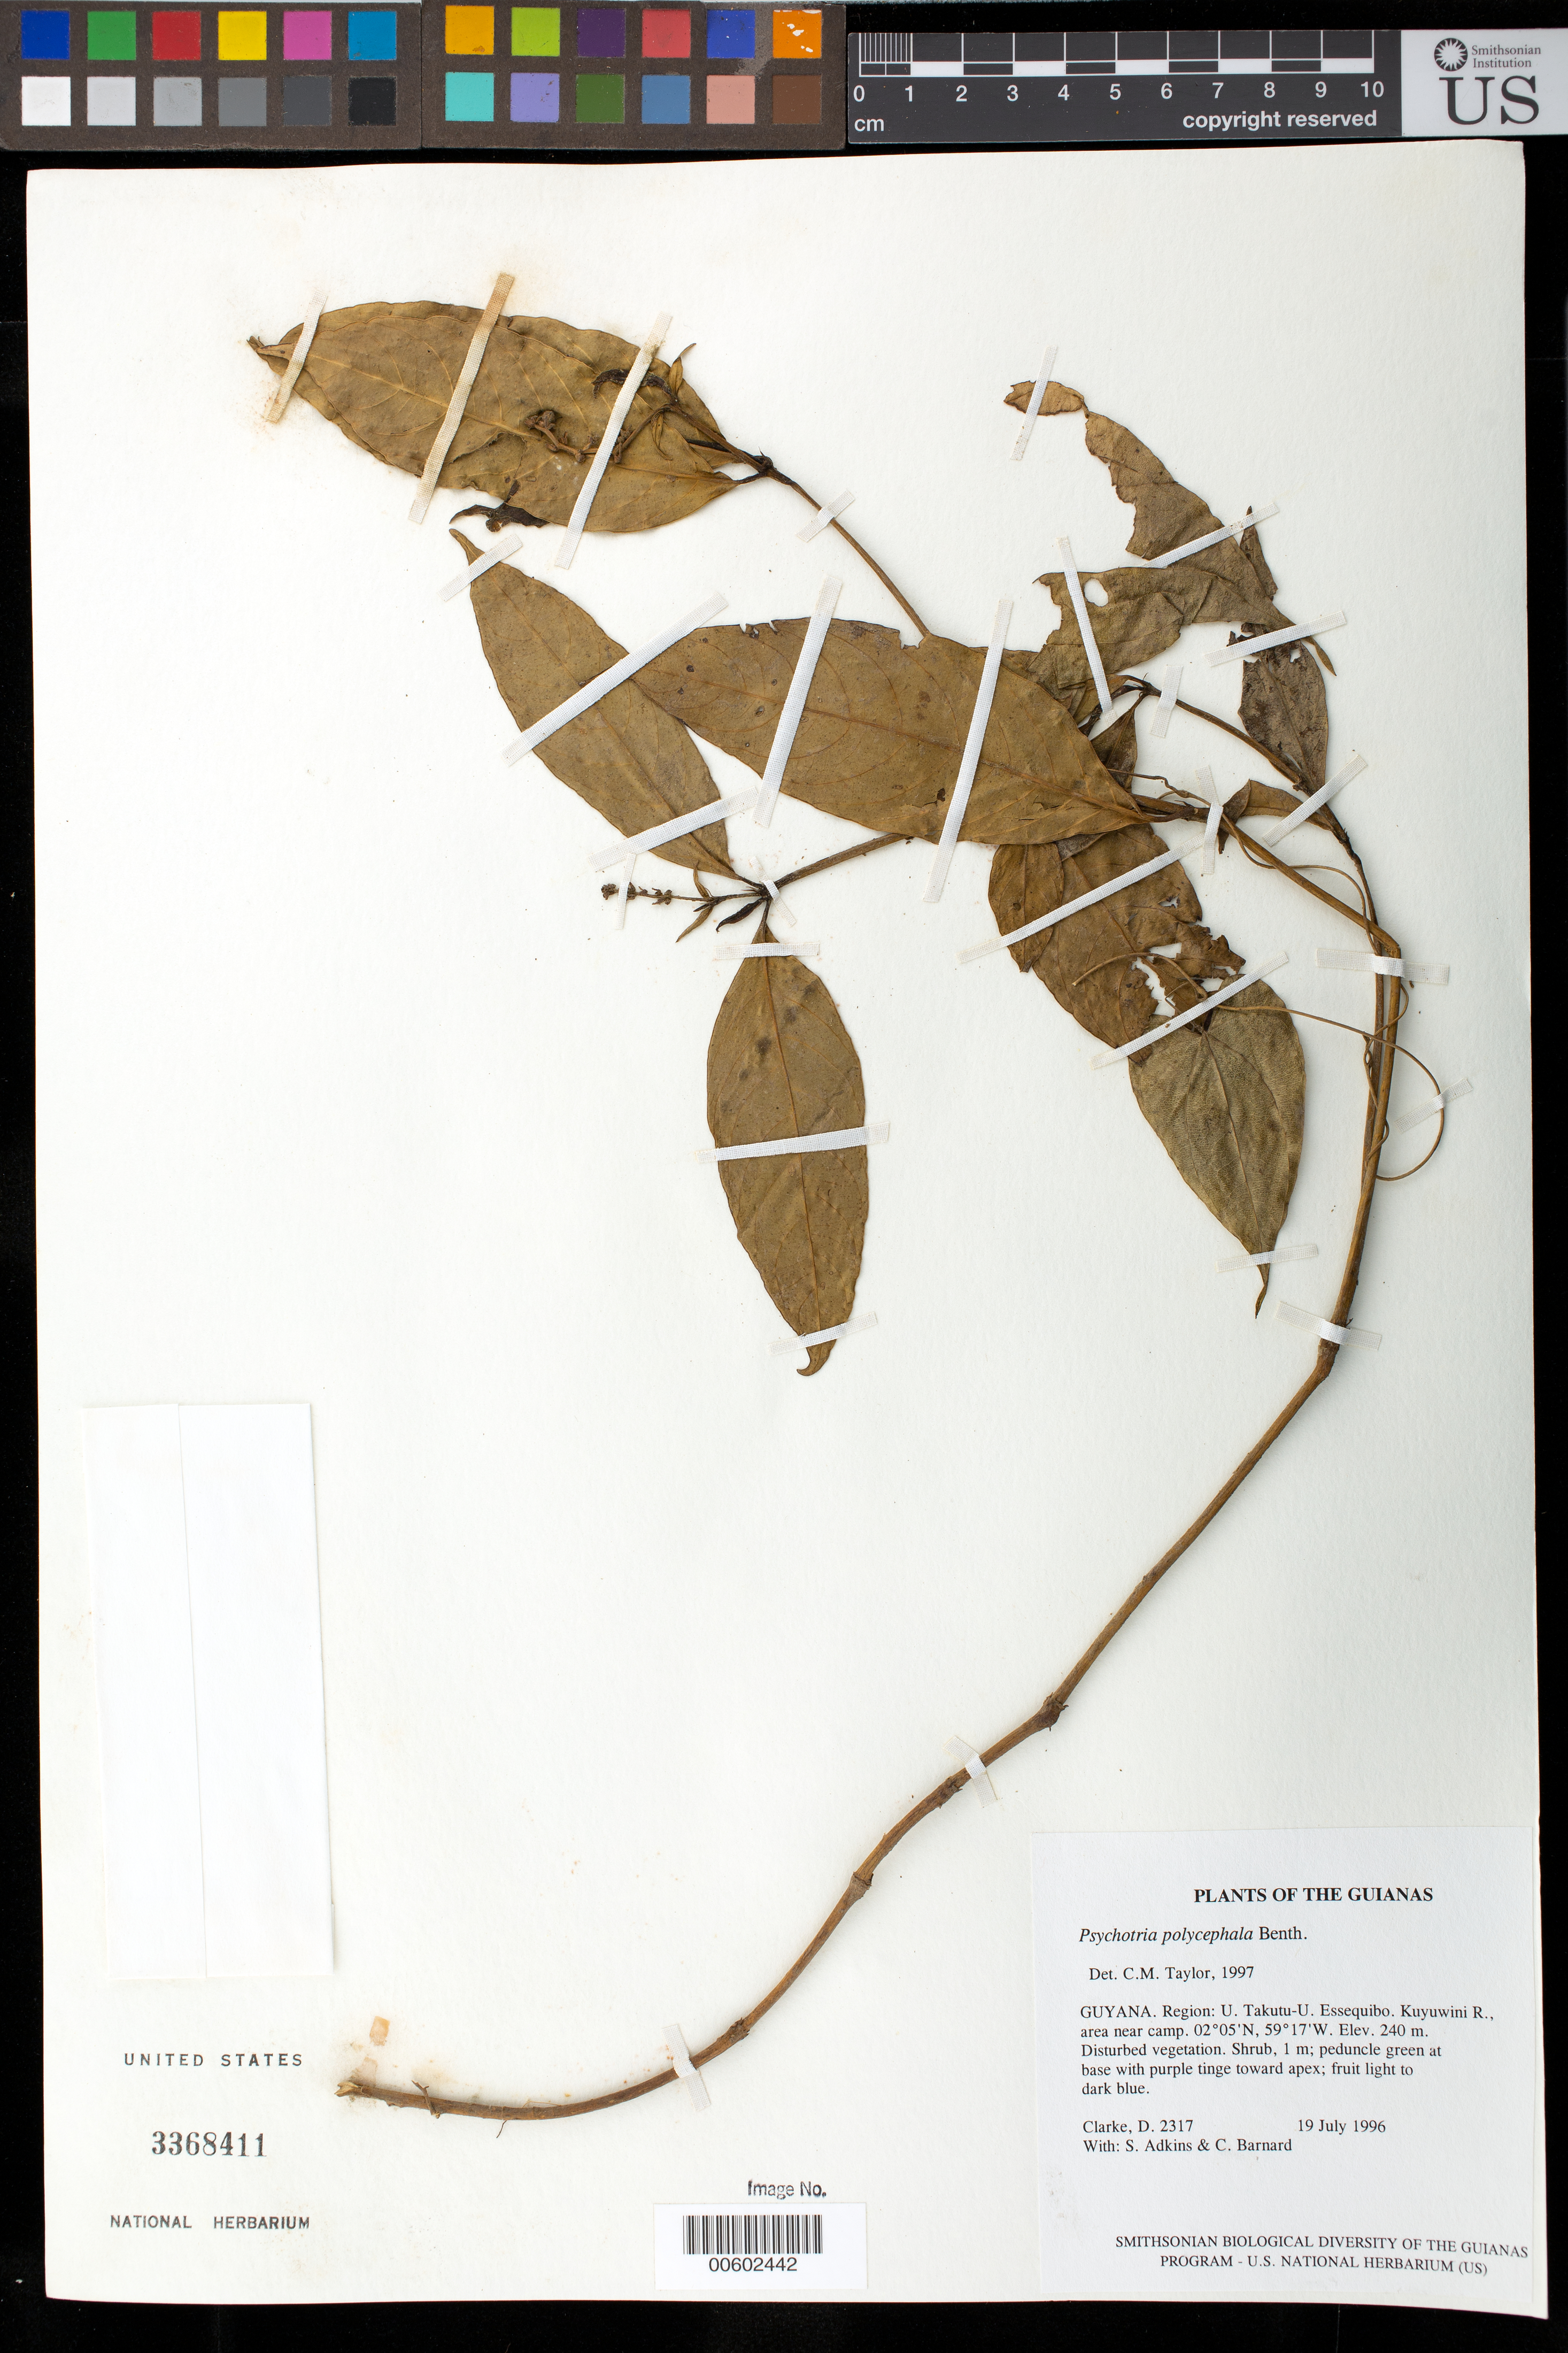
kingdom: Plantae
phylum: Tracheophyta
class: Magnoliopsida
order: Gentianales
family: Rubiaceae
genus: Palicourea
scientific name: Palicourea polycephala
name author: (Benth.) Delprete & J.H. Kirkbr.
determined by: Kirkbride, J. H., Jr.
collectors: H. D. Clarke, S. Adkins & C. Bernard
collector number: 2317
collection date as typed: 19 July 1996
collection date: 1996-07-19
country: Guyana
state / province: U. Takutu-U. Essequibo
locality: Kuyuwini R., area near camp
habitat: Disturbed vegetation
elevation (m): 240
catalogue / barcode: US 3368411